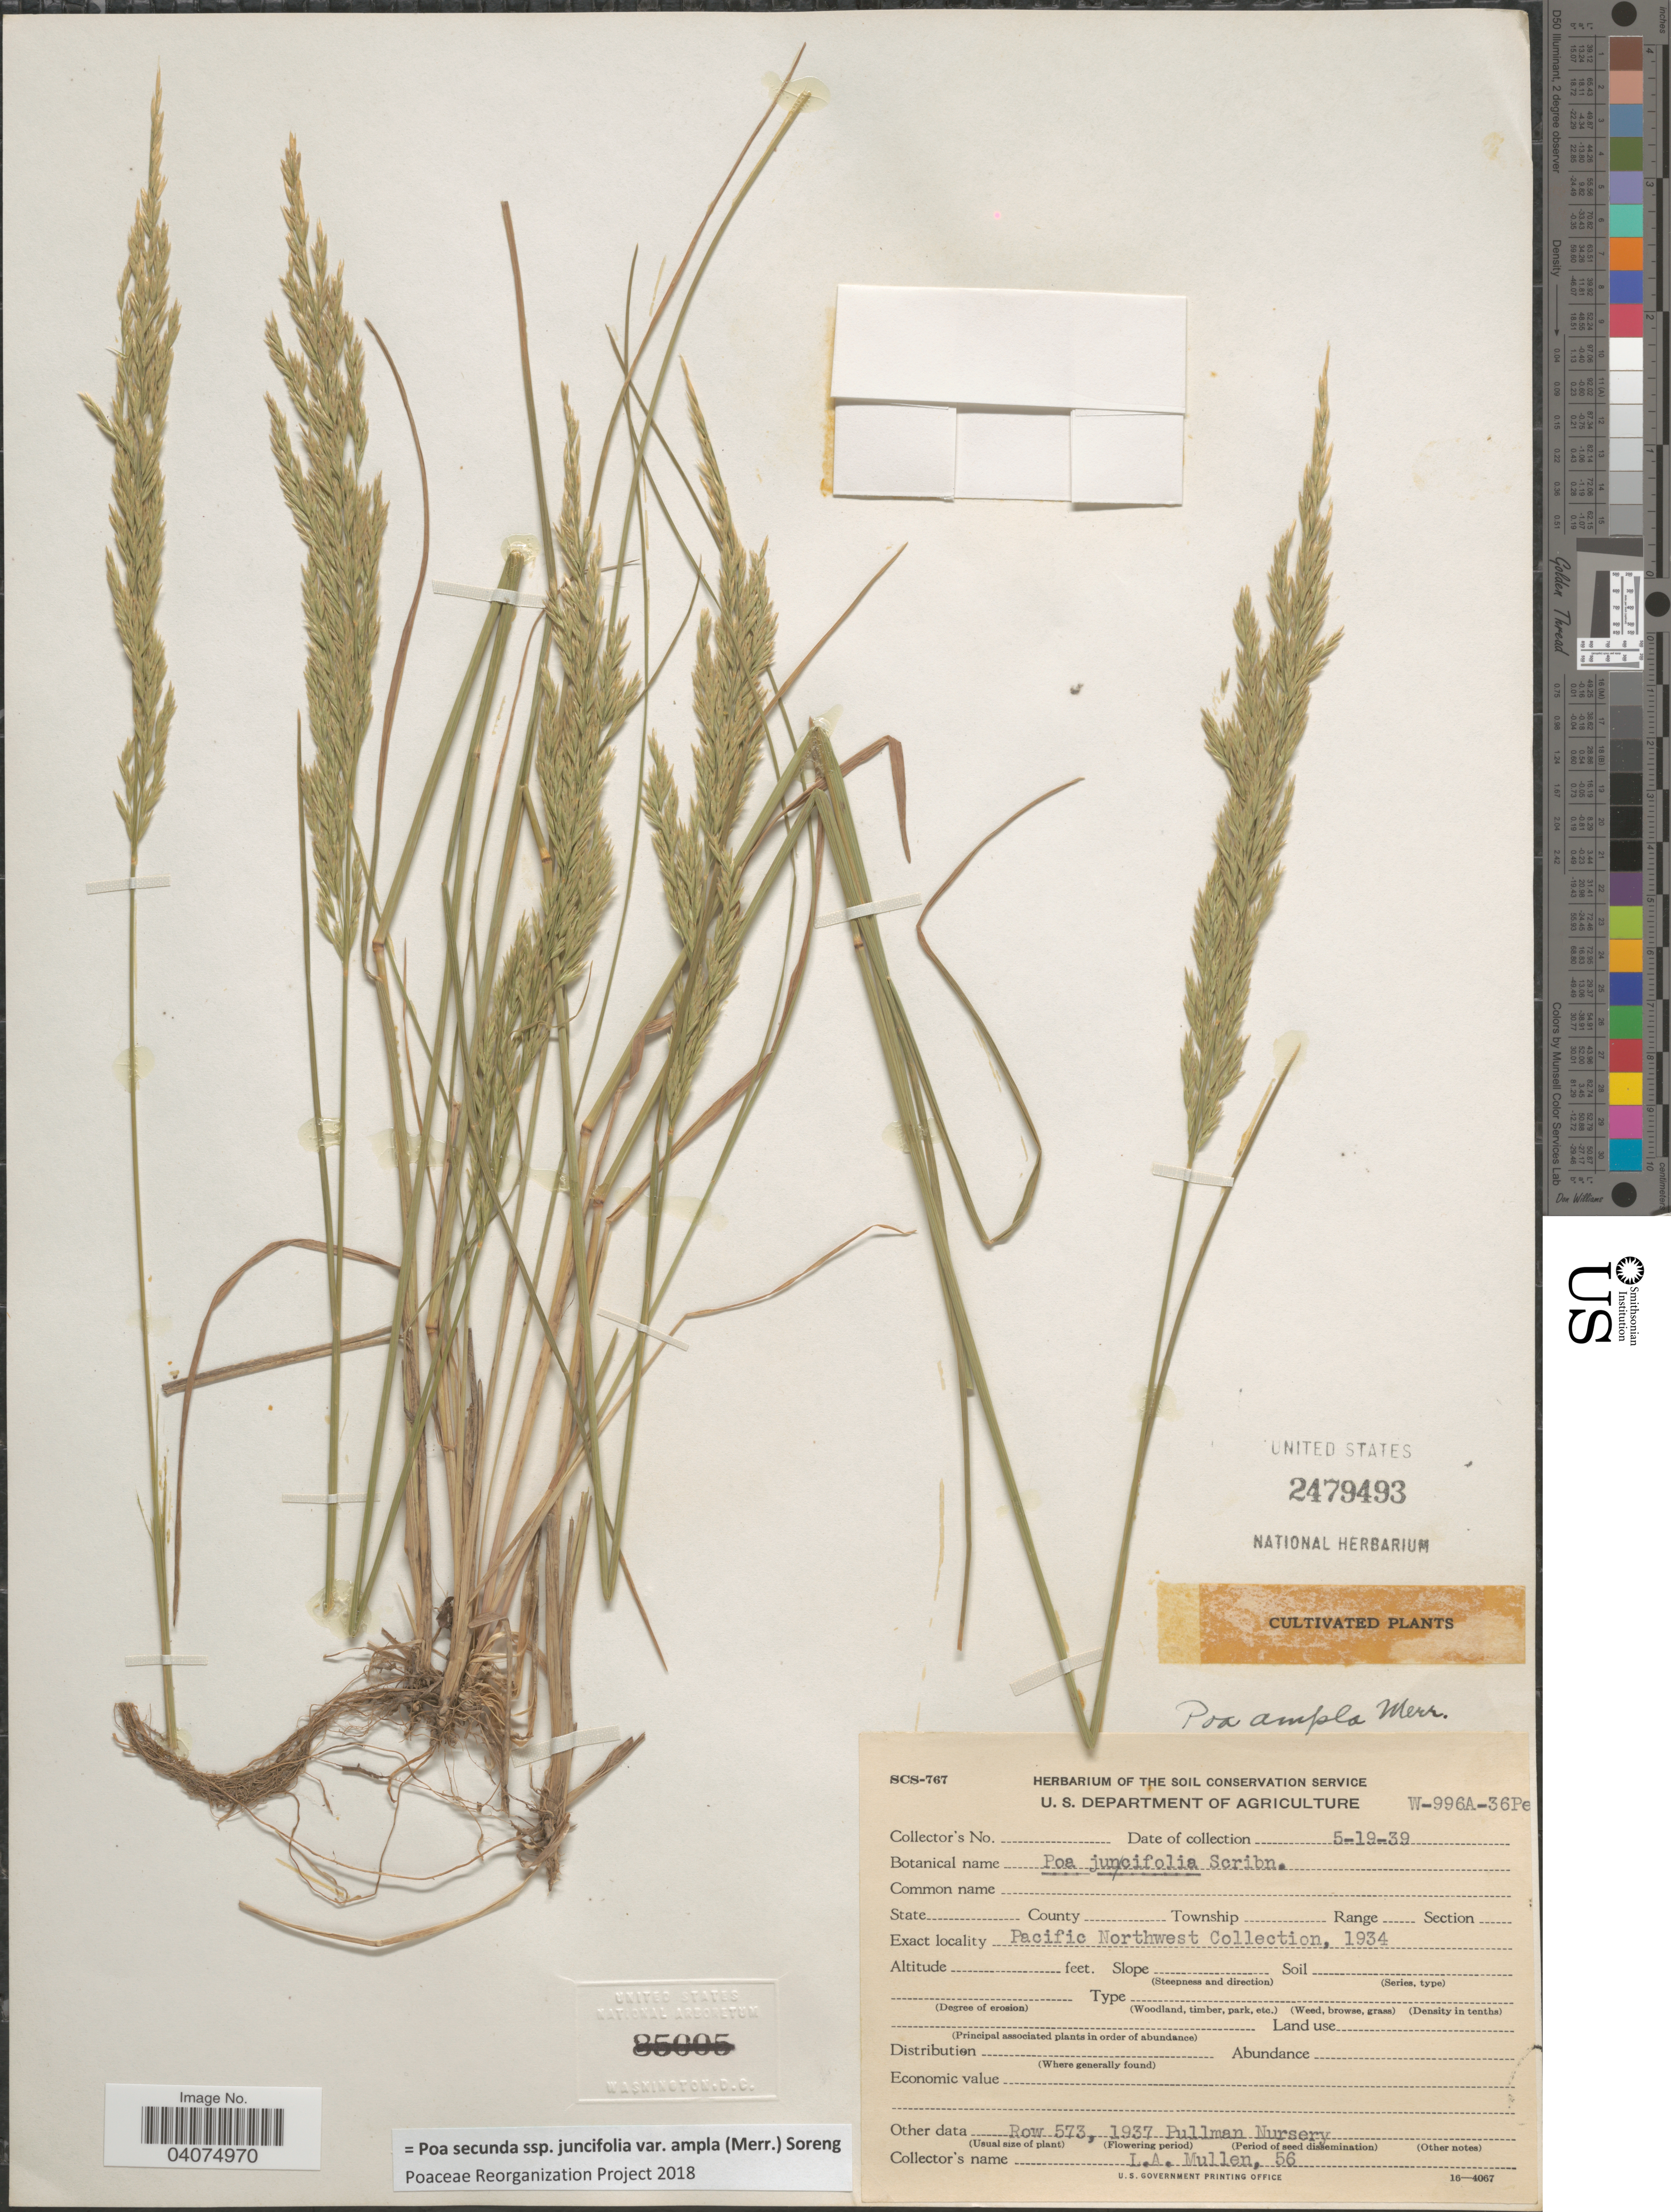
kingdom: Plantae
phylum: Tracheophyta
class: Liliopsida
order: Poales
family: Poaceae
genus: Poa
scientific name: Poa secunda subsp. juncifolia var. ampla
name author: (Merr.) Soreng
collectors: L. Mullen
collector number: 56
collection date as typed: Transcribed d/m/y: 19/5/39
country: United States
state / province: Washington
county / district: Whitman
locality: Row 573, 1937 Pullman Nursery.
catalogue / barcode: US 2479493